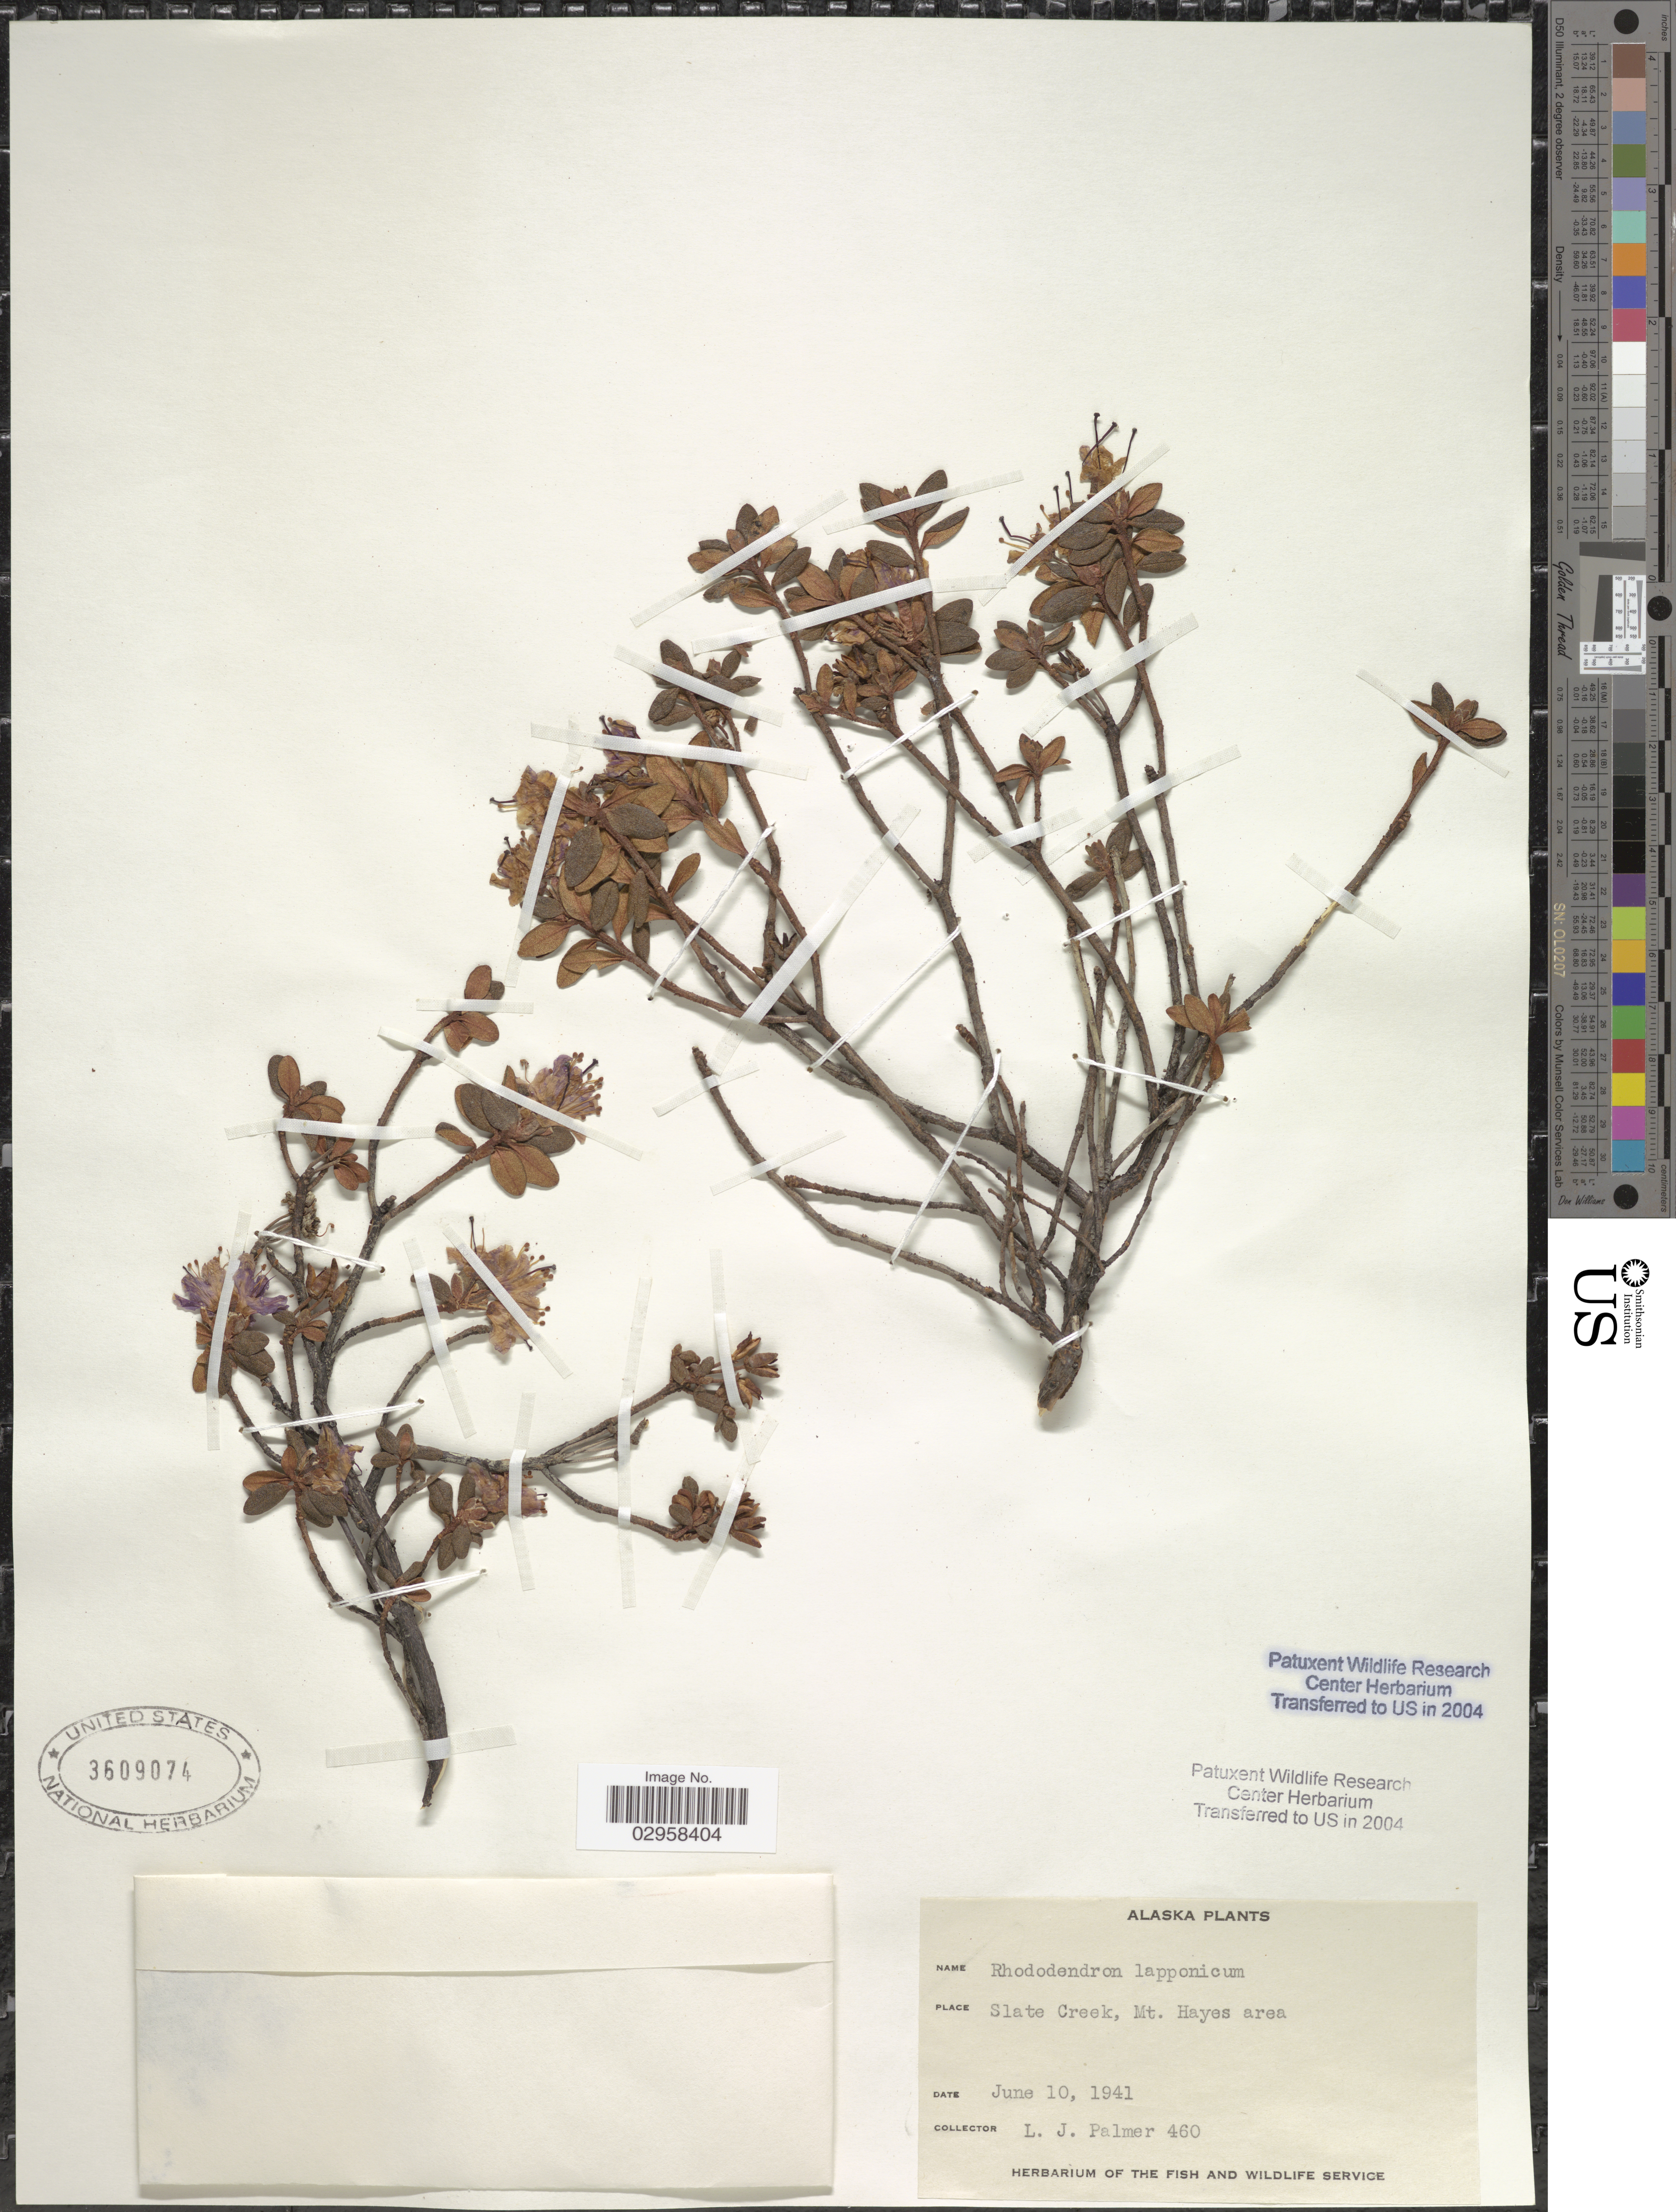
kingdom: Plantae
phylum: Tracheophyta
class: Magnoliopsida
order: Ericales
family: Ericaceae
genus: Rhododendron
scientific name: Rhododendron lapponicum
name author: (L.) Wahlenb.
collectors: L. J. Palmer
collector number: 460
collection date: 1941-06-10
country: United States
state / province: Alaska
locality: Slate Creek, Mt. Hayes area.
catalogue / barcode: US 3609074